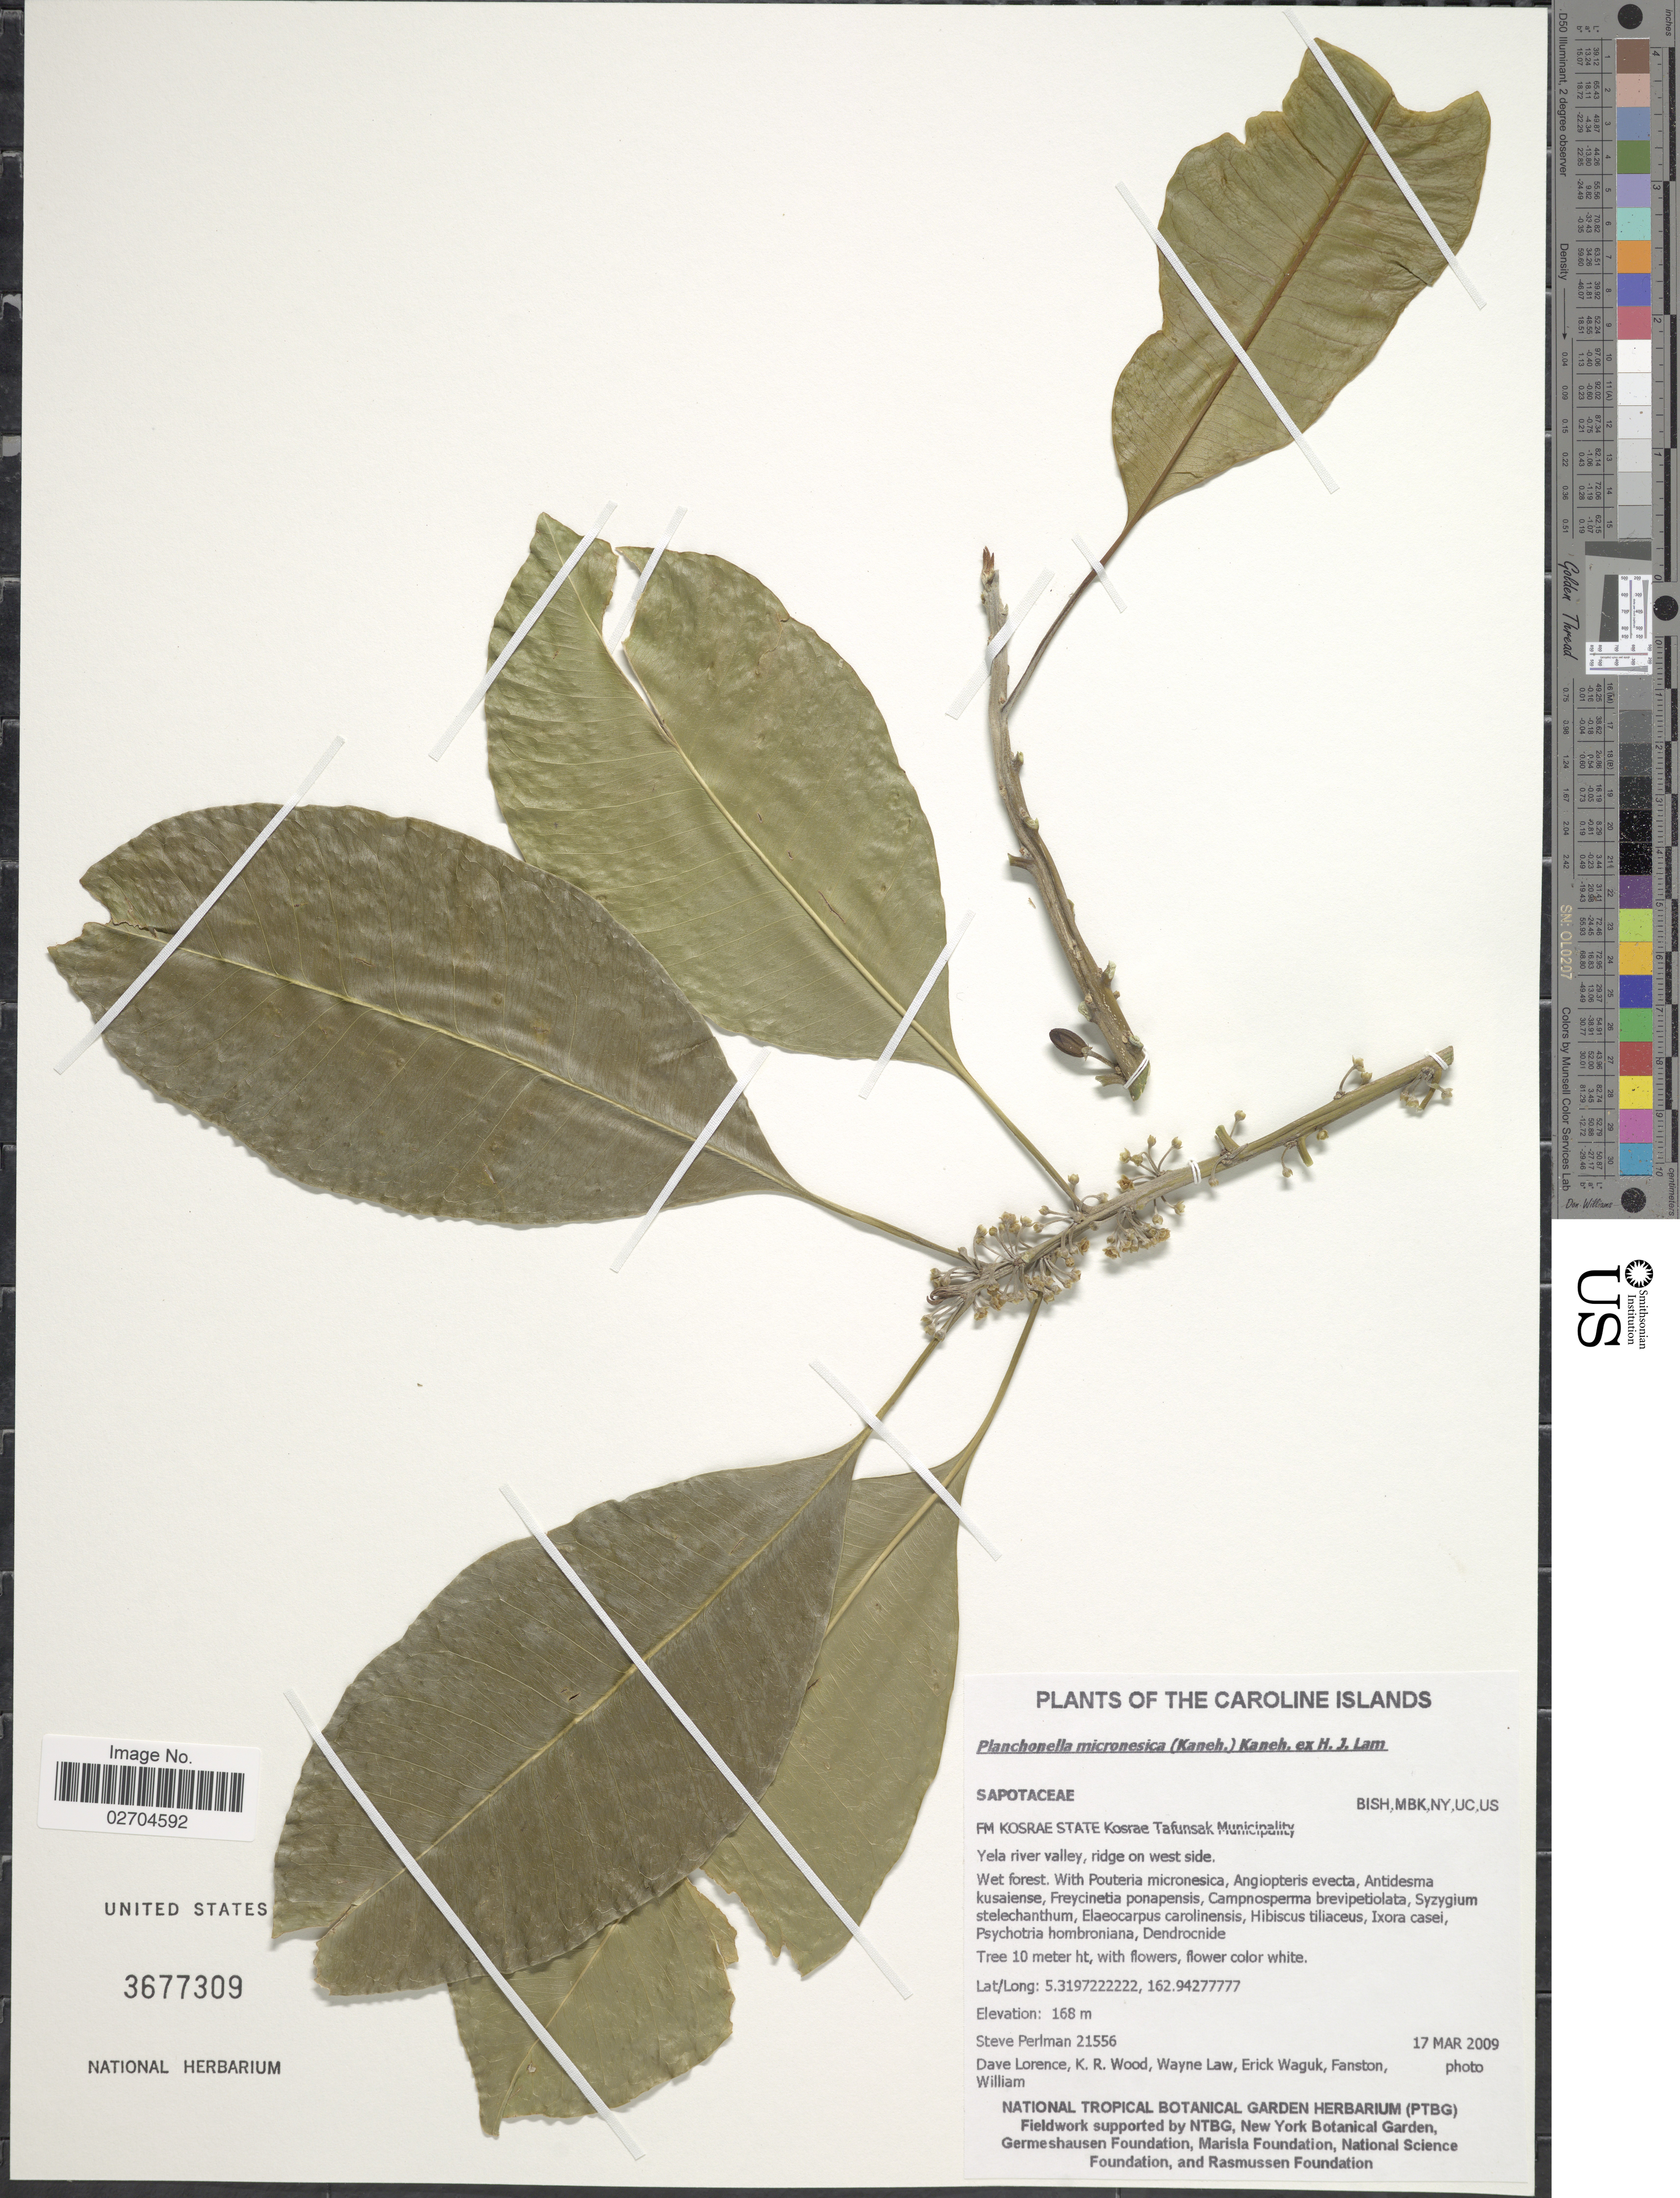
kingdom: Plantae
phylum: Tracheophyta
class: Magnoliopsida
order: Ericales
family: Sapotaceae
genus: Planchonella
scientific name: Planchonella micronesica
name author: (Kaneh.) Kaneh. ex H.J. Lam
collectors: S. Perlman, D. Lorence, K. R. Wood, W. Law & et al.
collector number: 21556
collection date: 2009-03-17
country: Micronesia, Federated States of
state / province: Kosrae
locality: The Caroline Islands. FM Kosrae State Kosrae Tafunsak Municipality. Yela river valley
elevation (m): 168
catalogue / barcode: US 3677309